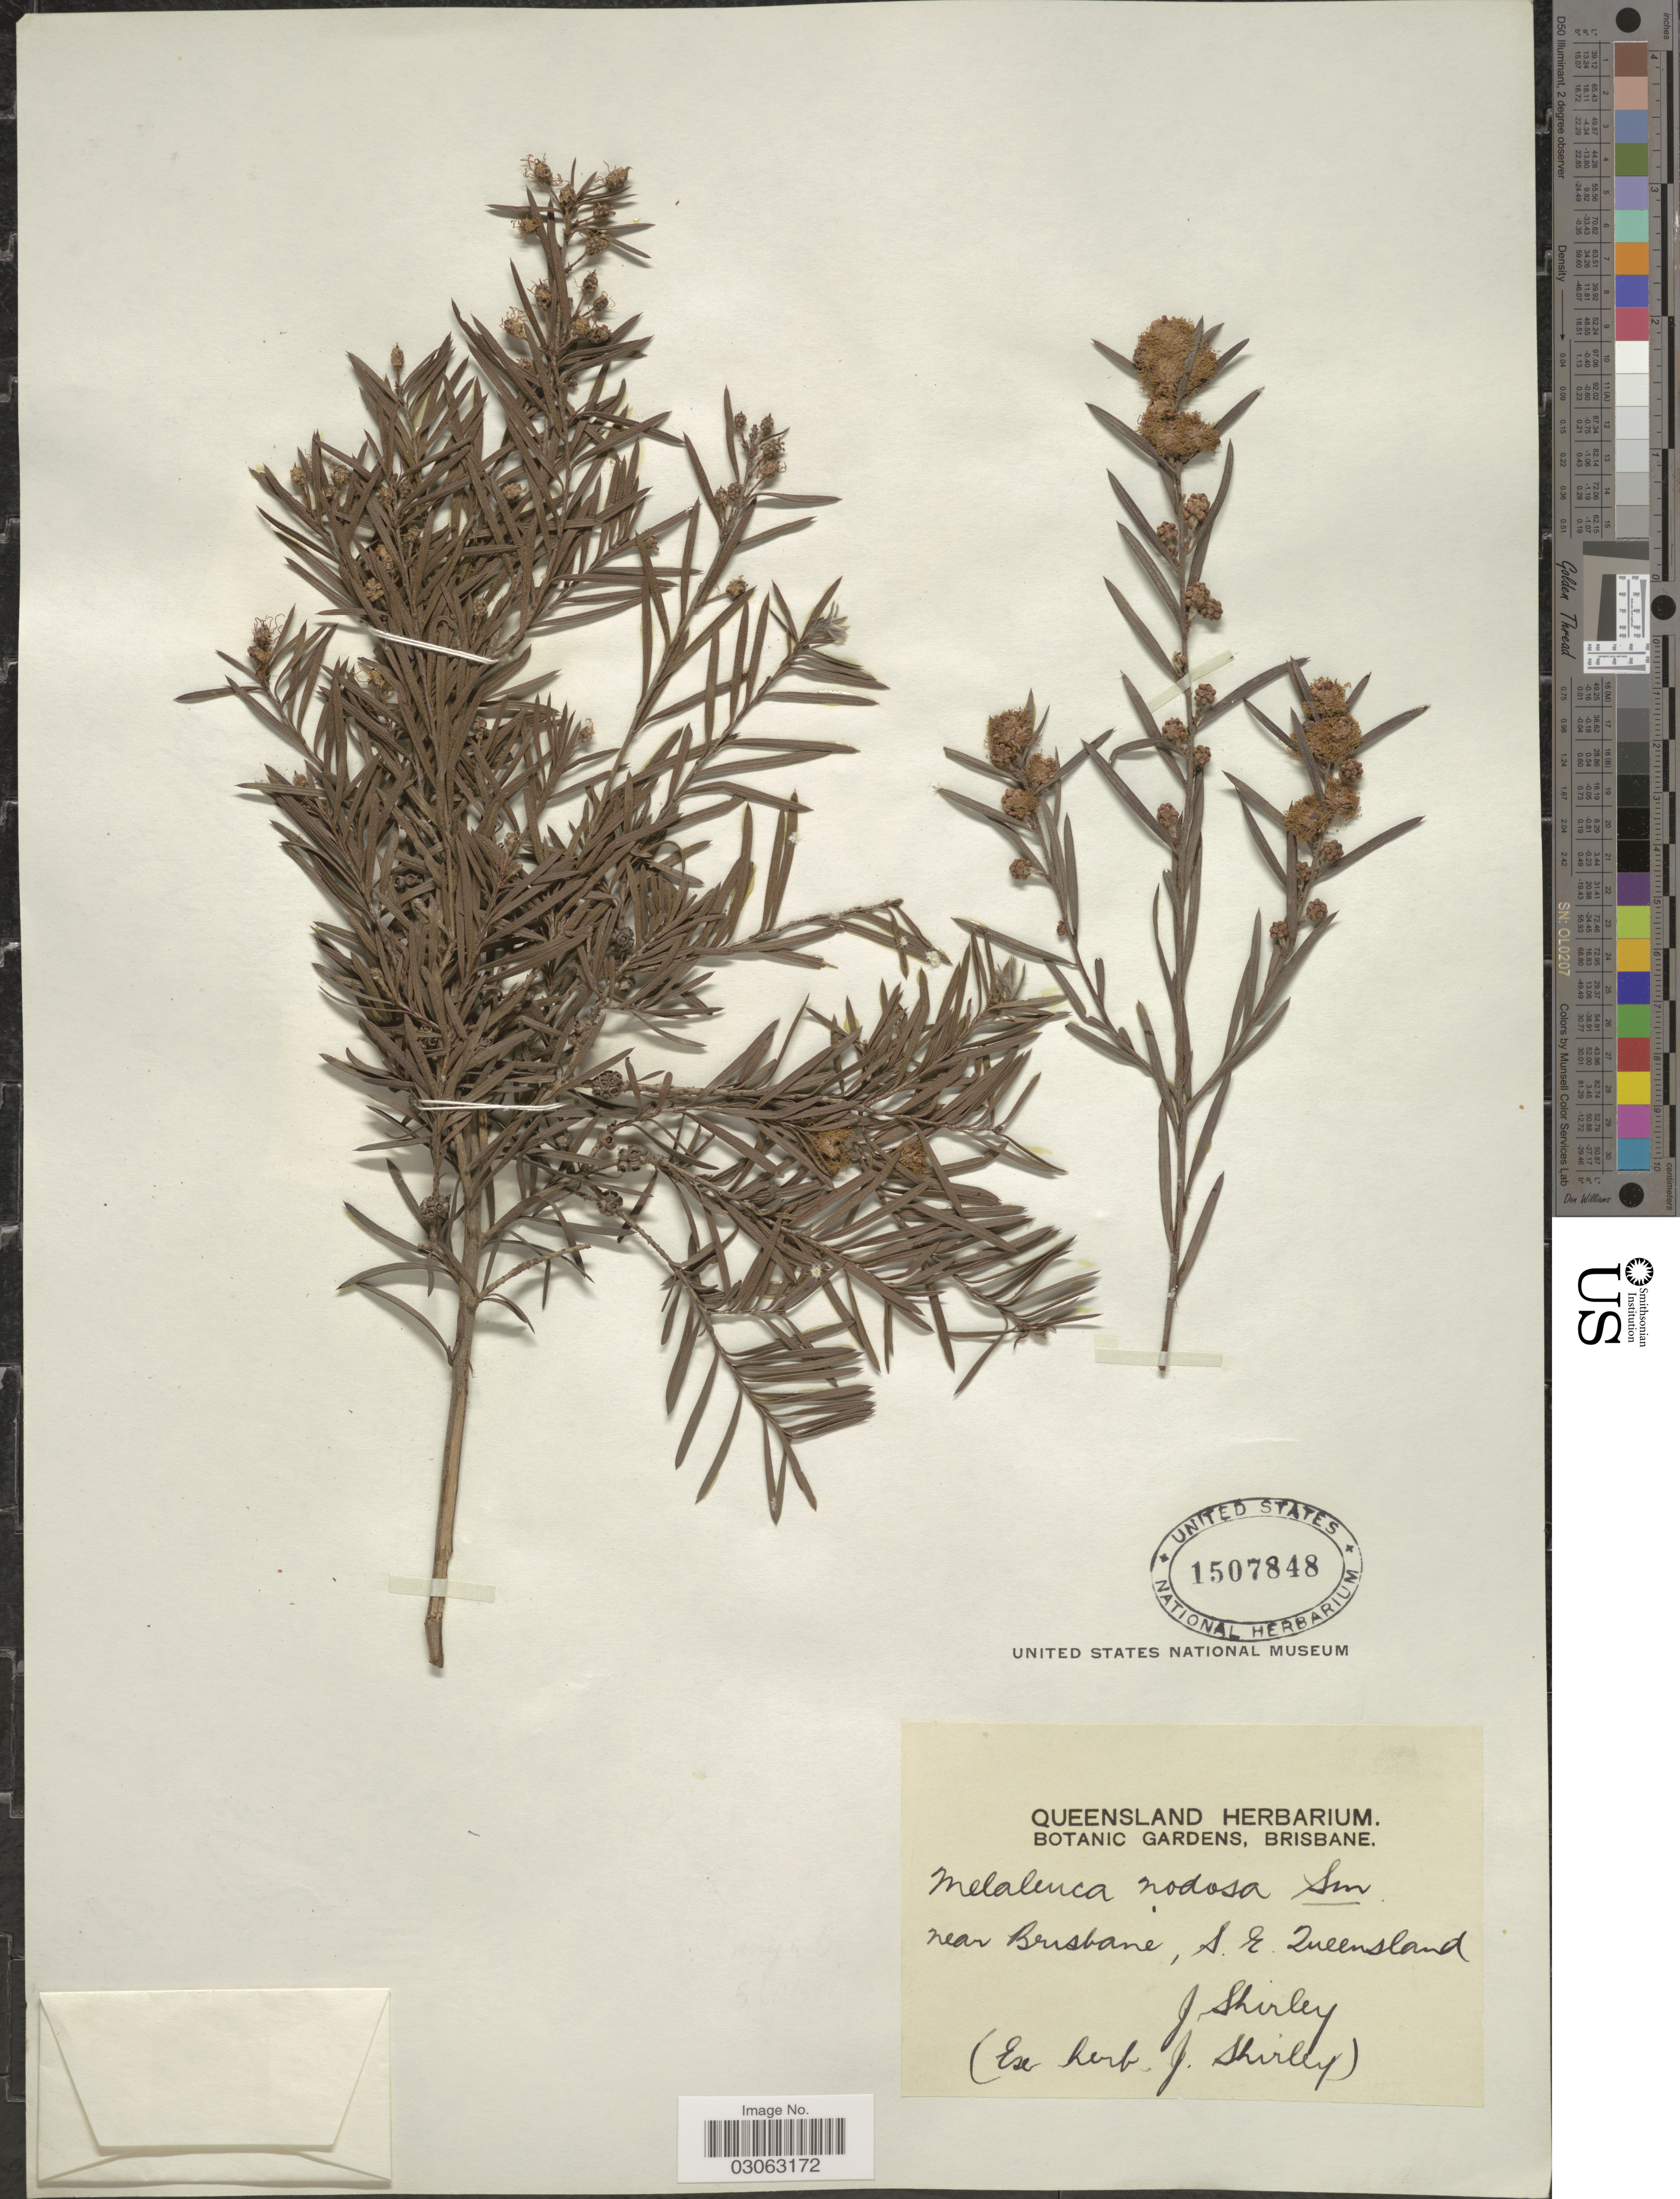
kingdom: Plantae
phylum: Tracheophyta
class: Magnoliopsida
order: Myrtales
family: Myrtaceae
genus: Melaleuca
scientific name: Melaleuca nodosa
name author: (Sol. ex Gaertn.) Sm.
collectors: J. Shirley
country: Australia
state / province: Queensland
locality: Near Brisbane, S.E. Queensland.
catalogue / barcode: US 1507848